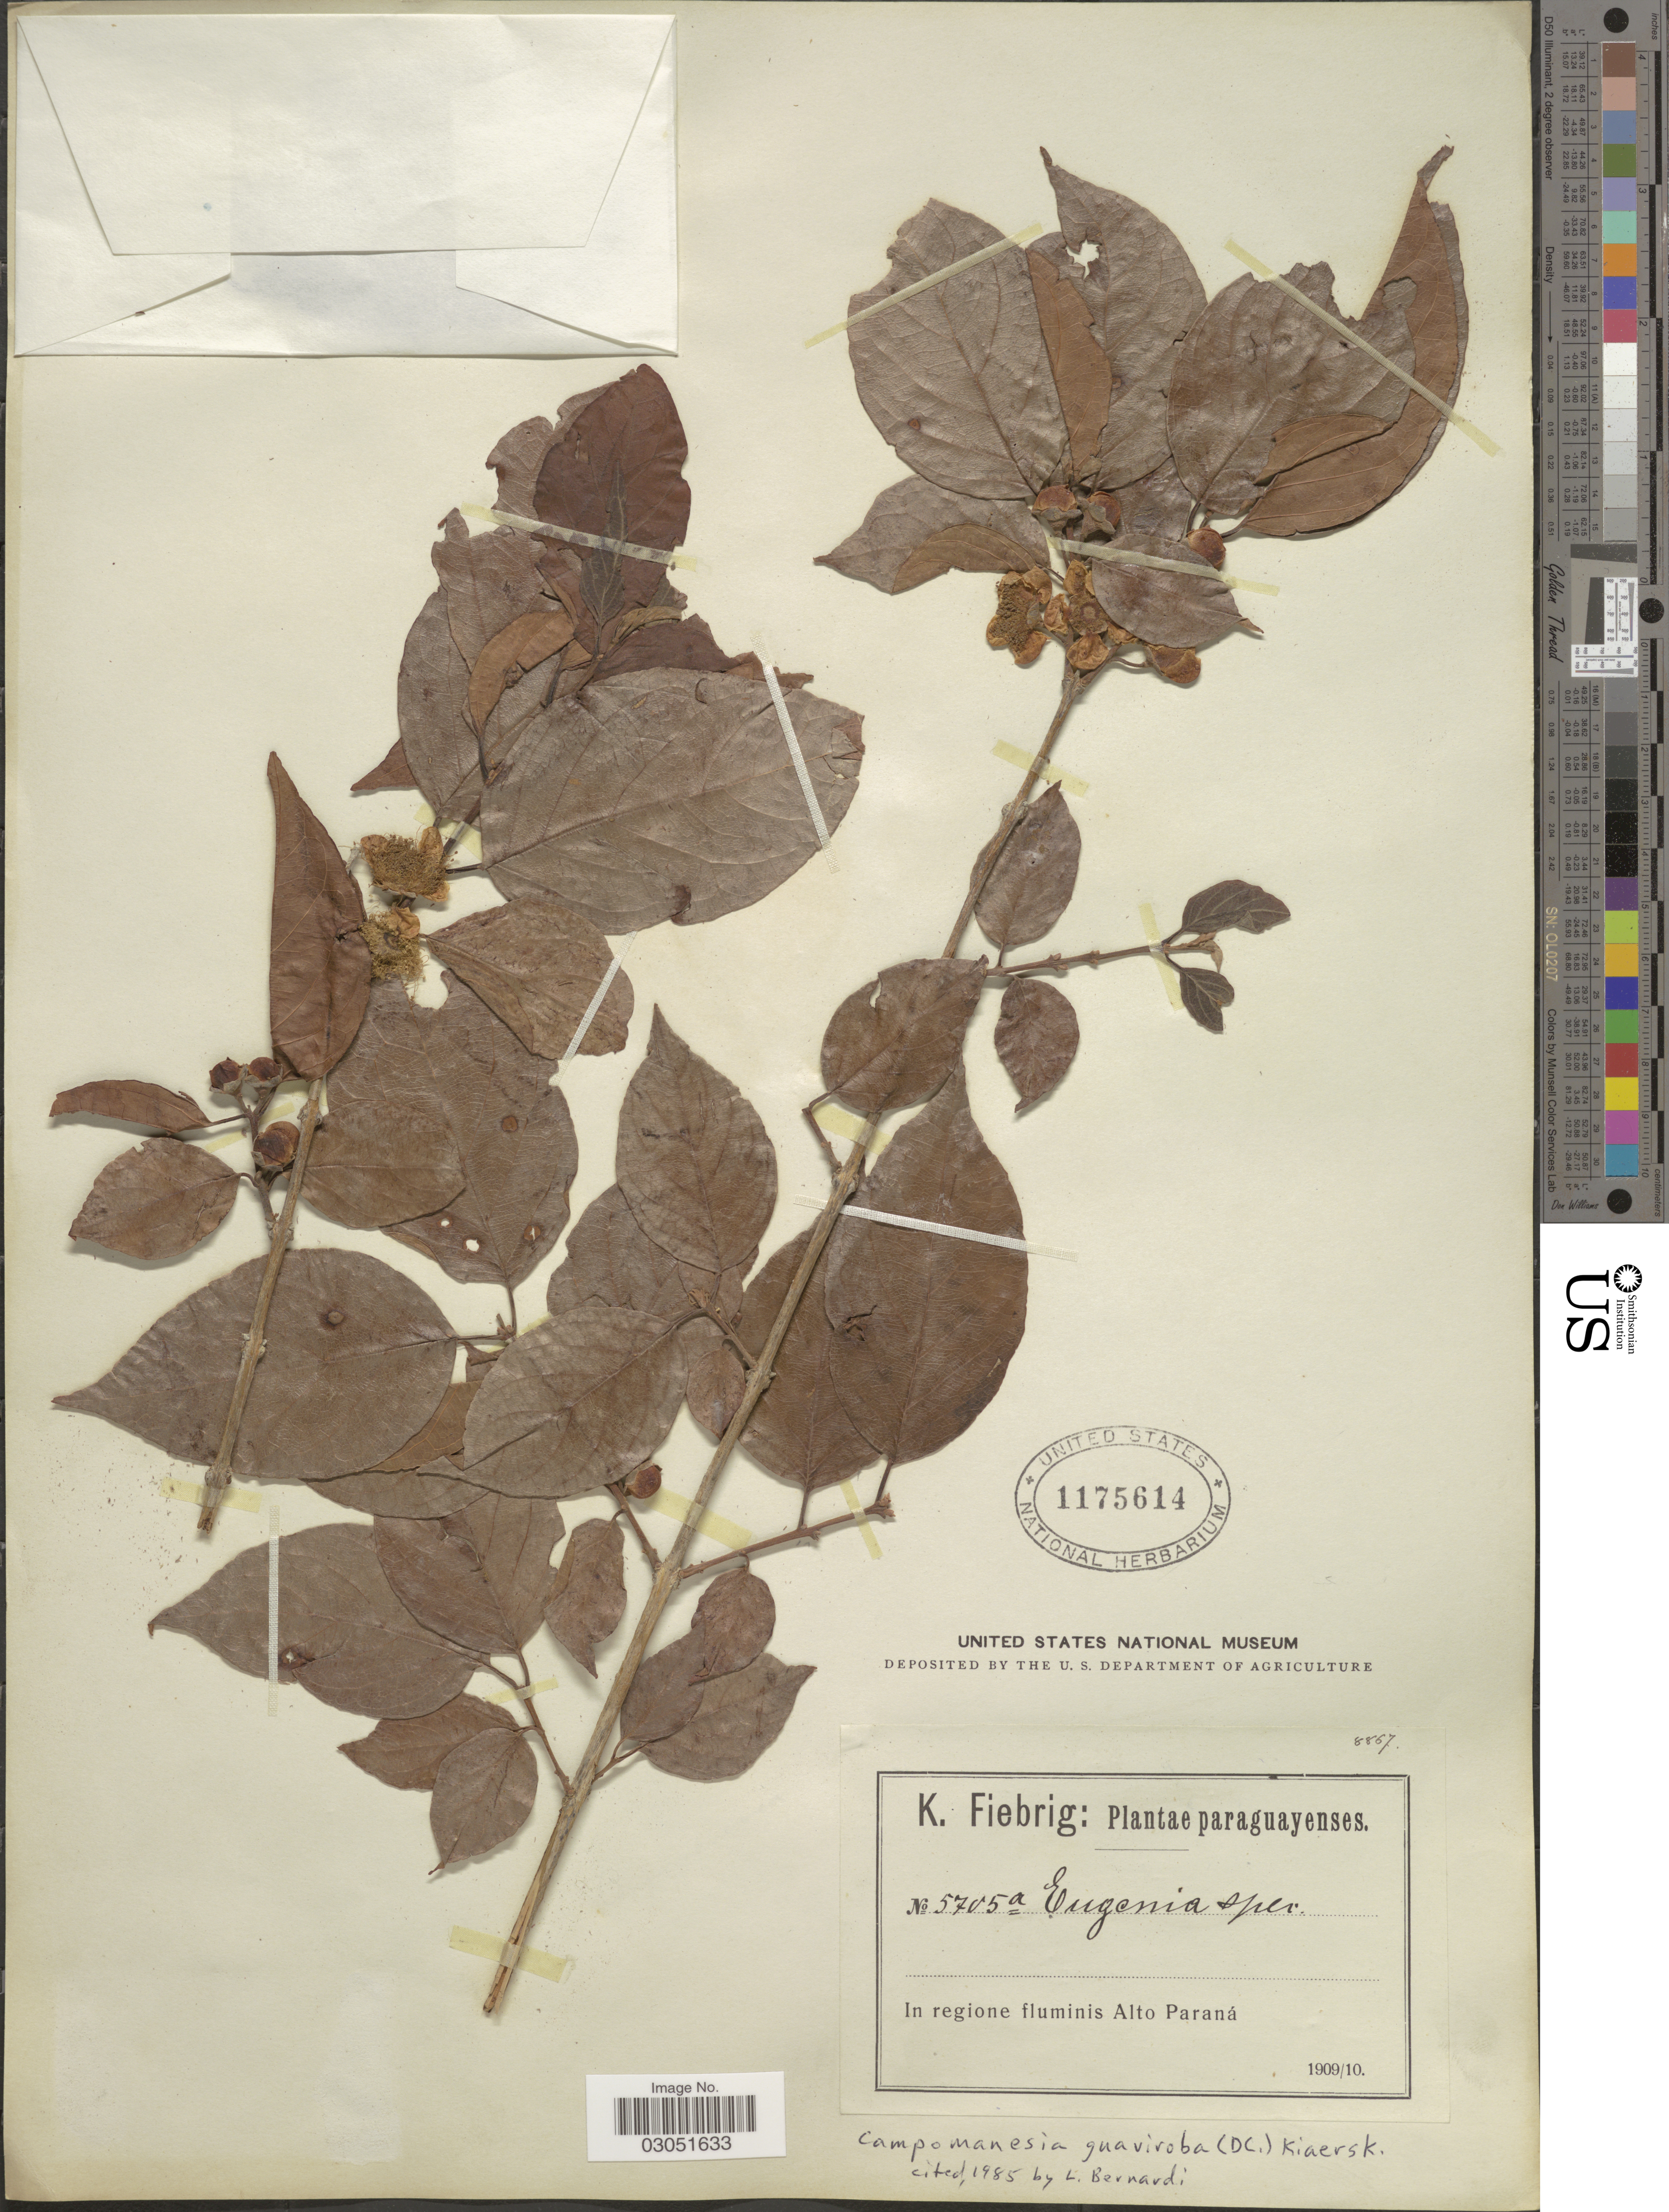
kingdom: Plantae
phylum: Tracheophyta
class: Magnoliopsida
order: Myrtales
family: Myrtaceae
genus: Campomanesia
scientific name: Campomanesia guaviroba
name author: Kiaersk.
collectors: K. Fiebrig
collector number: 5705a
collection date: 1909/1910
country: Paraguay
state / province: Alto Parana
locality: In regione fluminis Alto Paraná.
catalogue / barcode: US 1175614